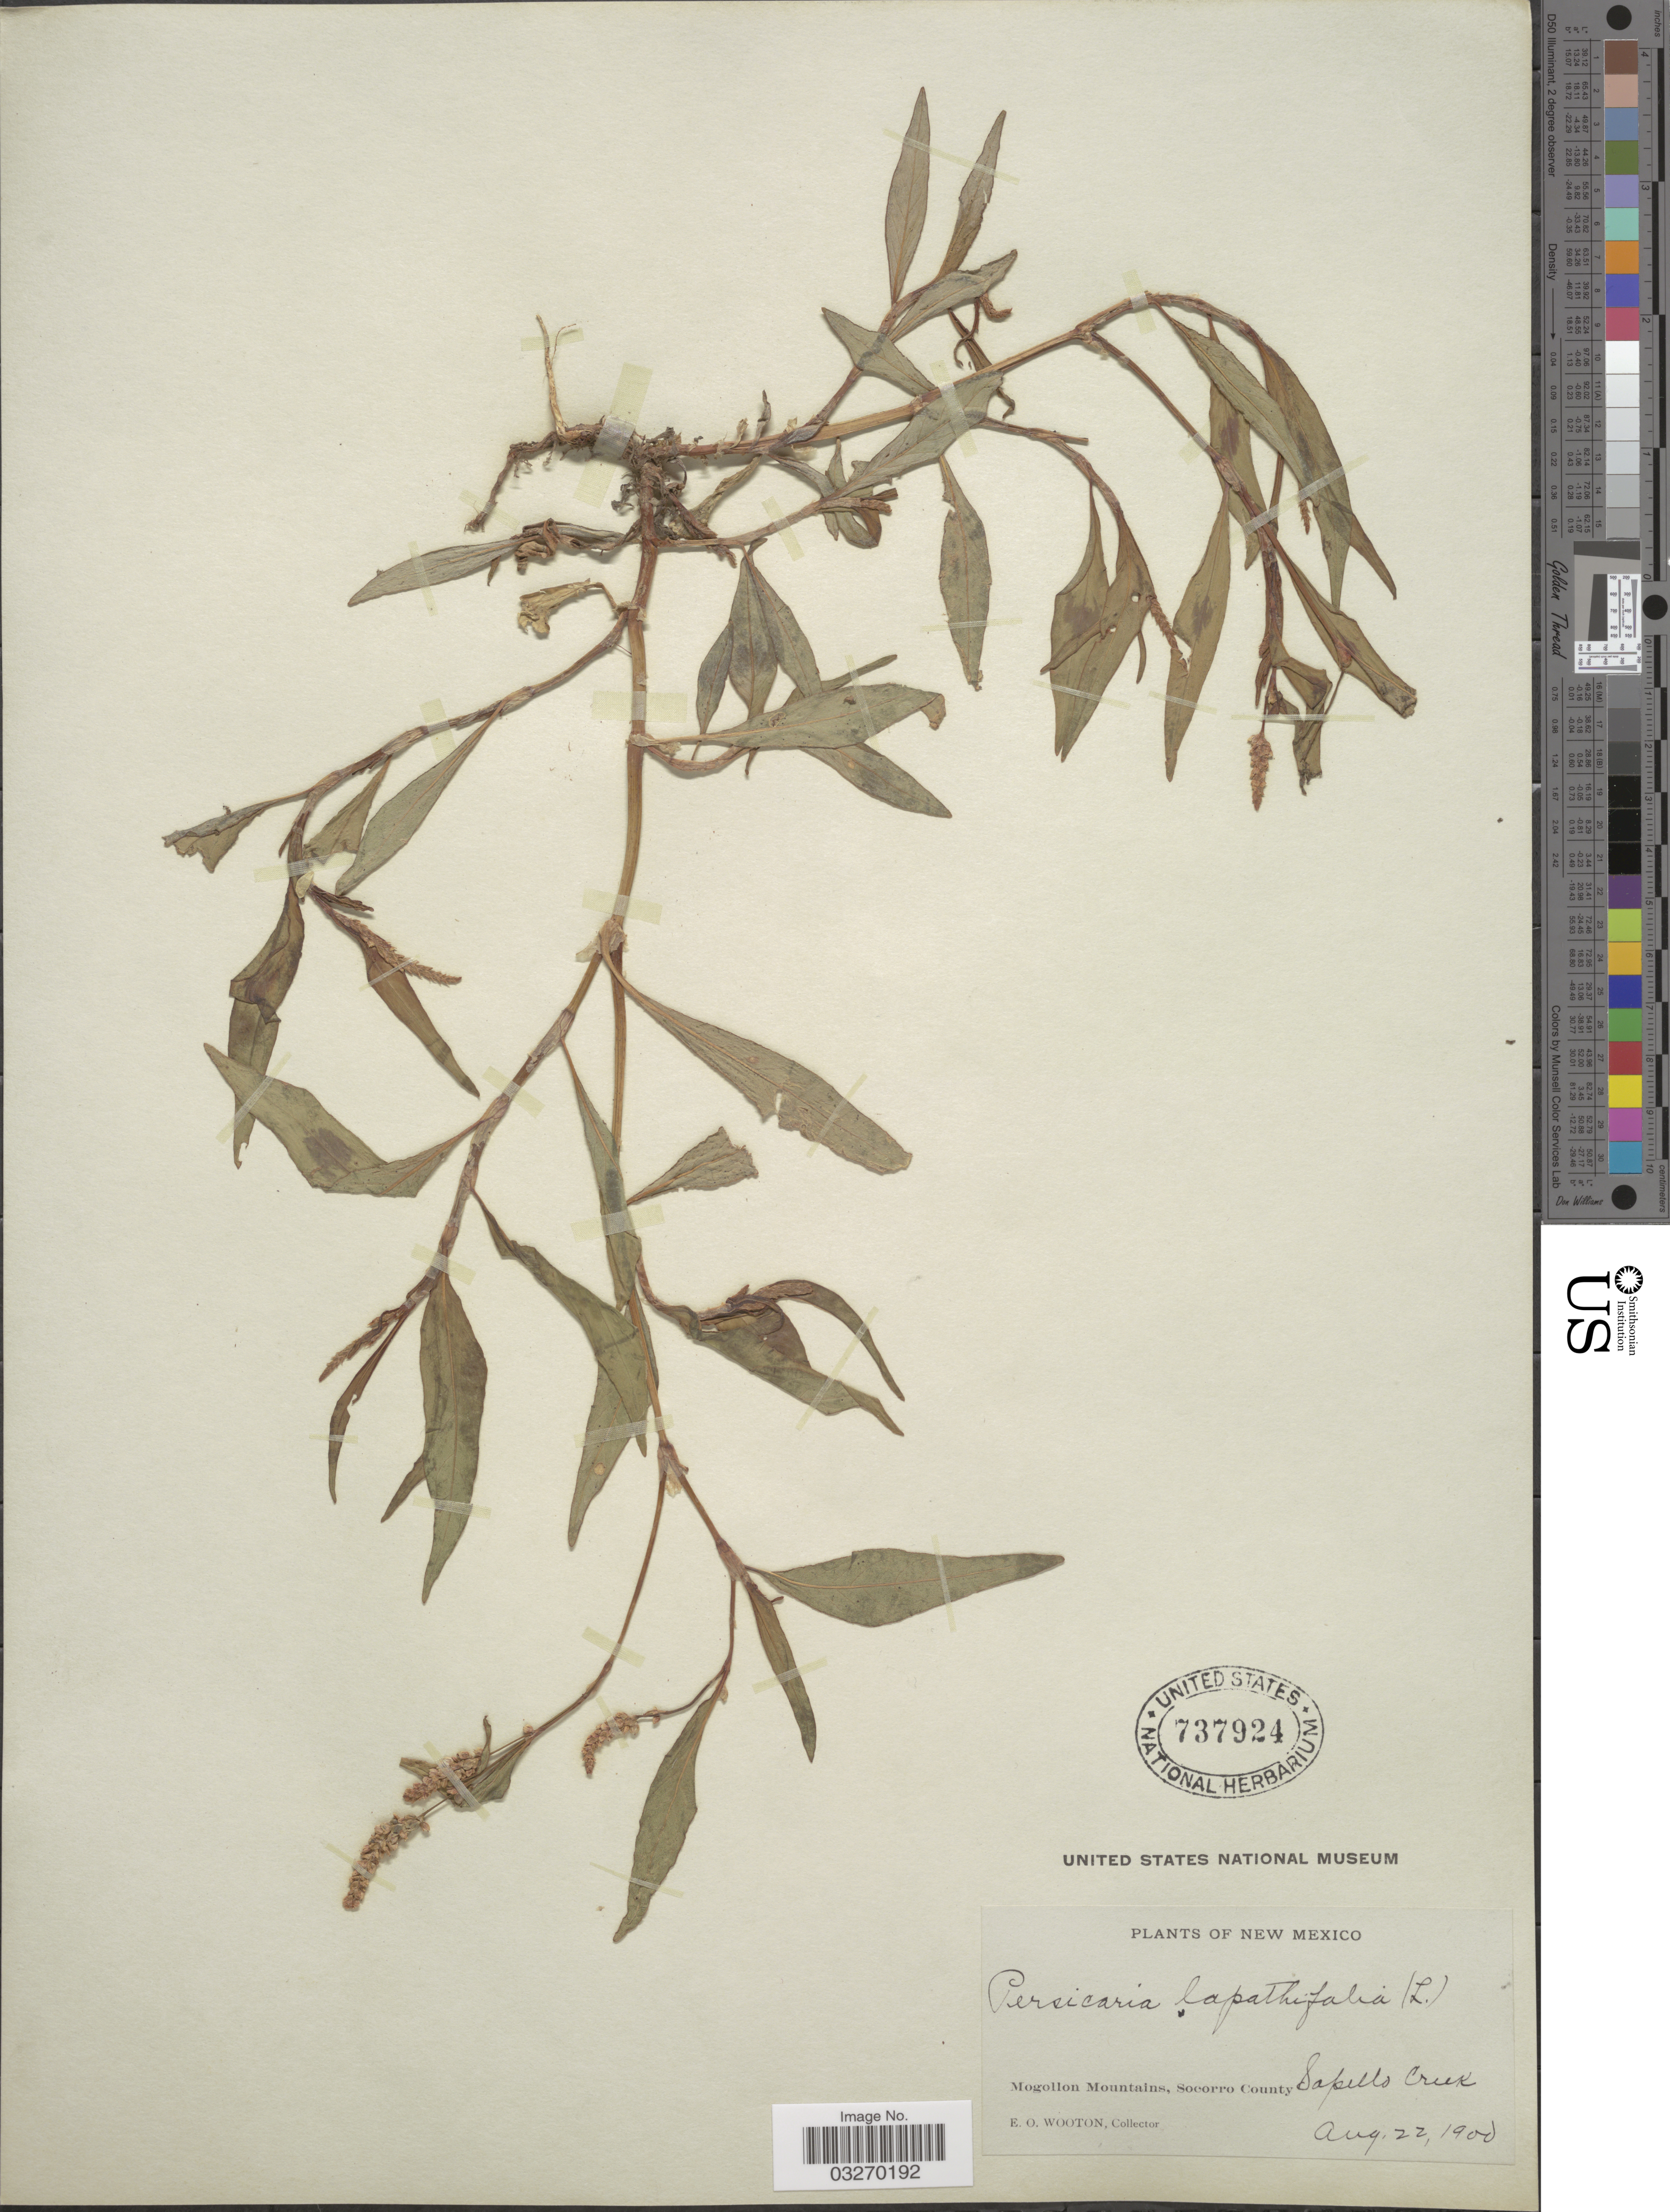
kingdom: Plantae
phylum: Tracheophyta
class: Magnoliopsida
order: Caryophyllales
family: Polygonaceae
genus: Persicaria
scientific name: Persicaria lapathifolia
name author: (L.) Delarbre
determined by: Atha, D. E.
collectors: E. O. Wooton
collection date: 1900-08-22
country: United States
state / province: New Mexico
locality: Mogollon Mountain, Socorro County, Sapello Creek.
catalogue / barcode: US 737924